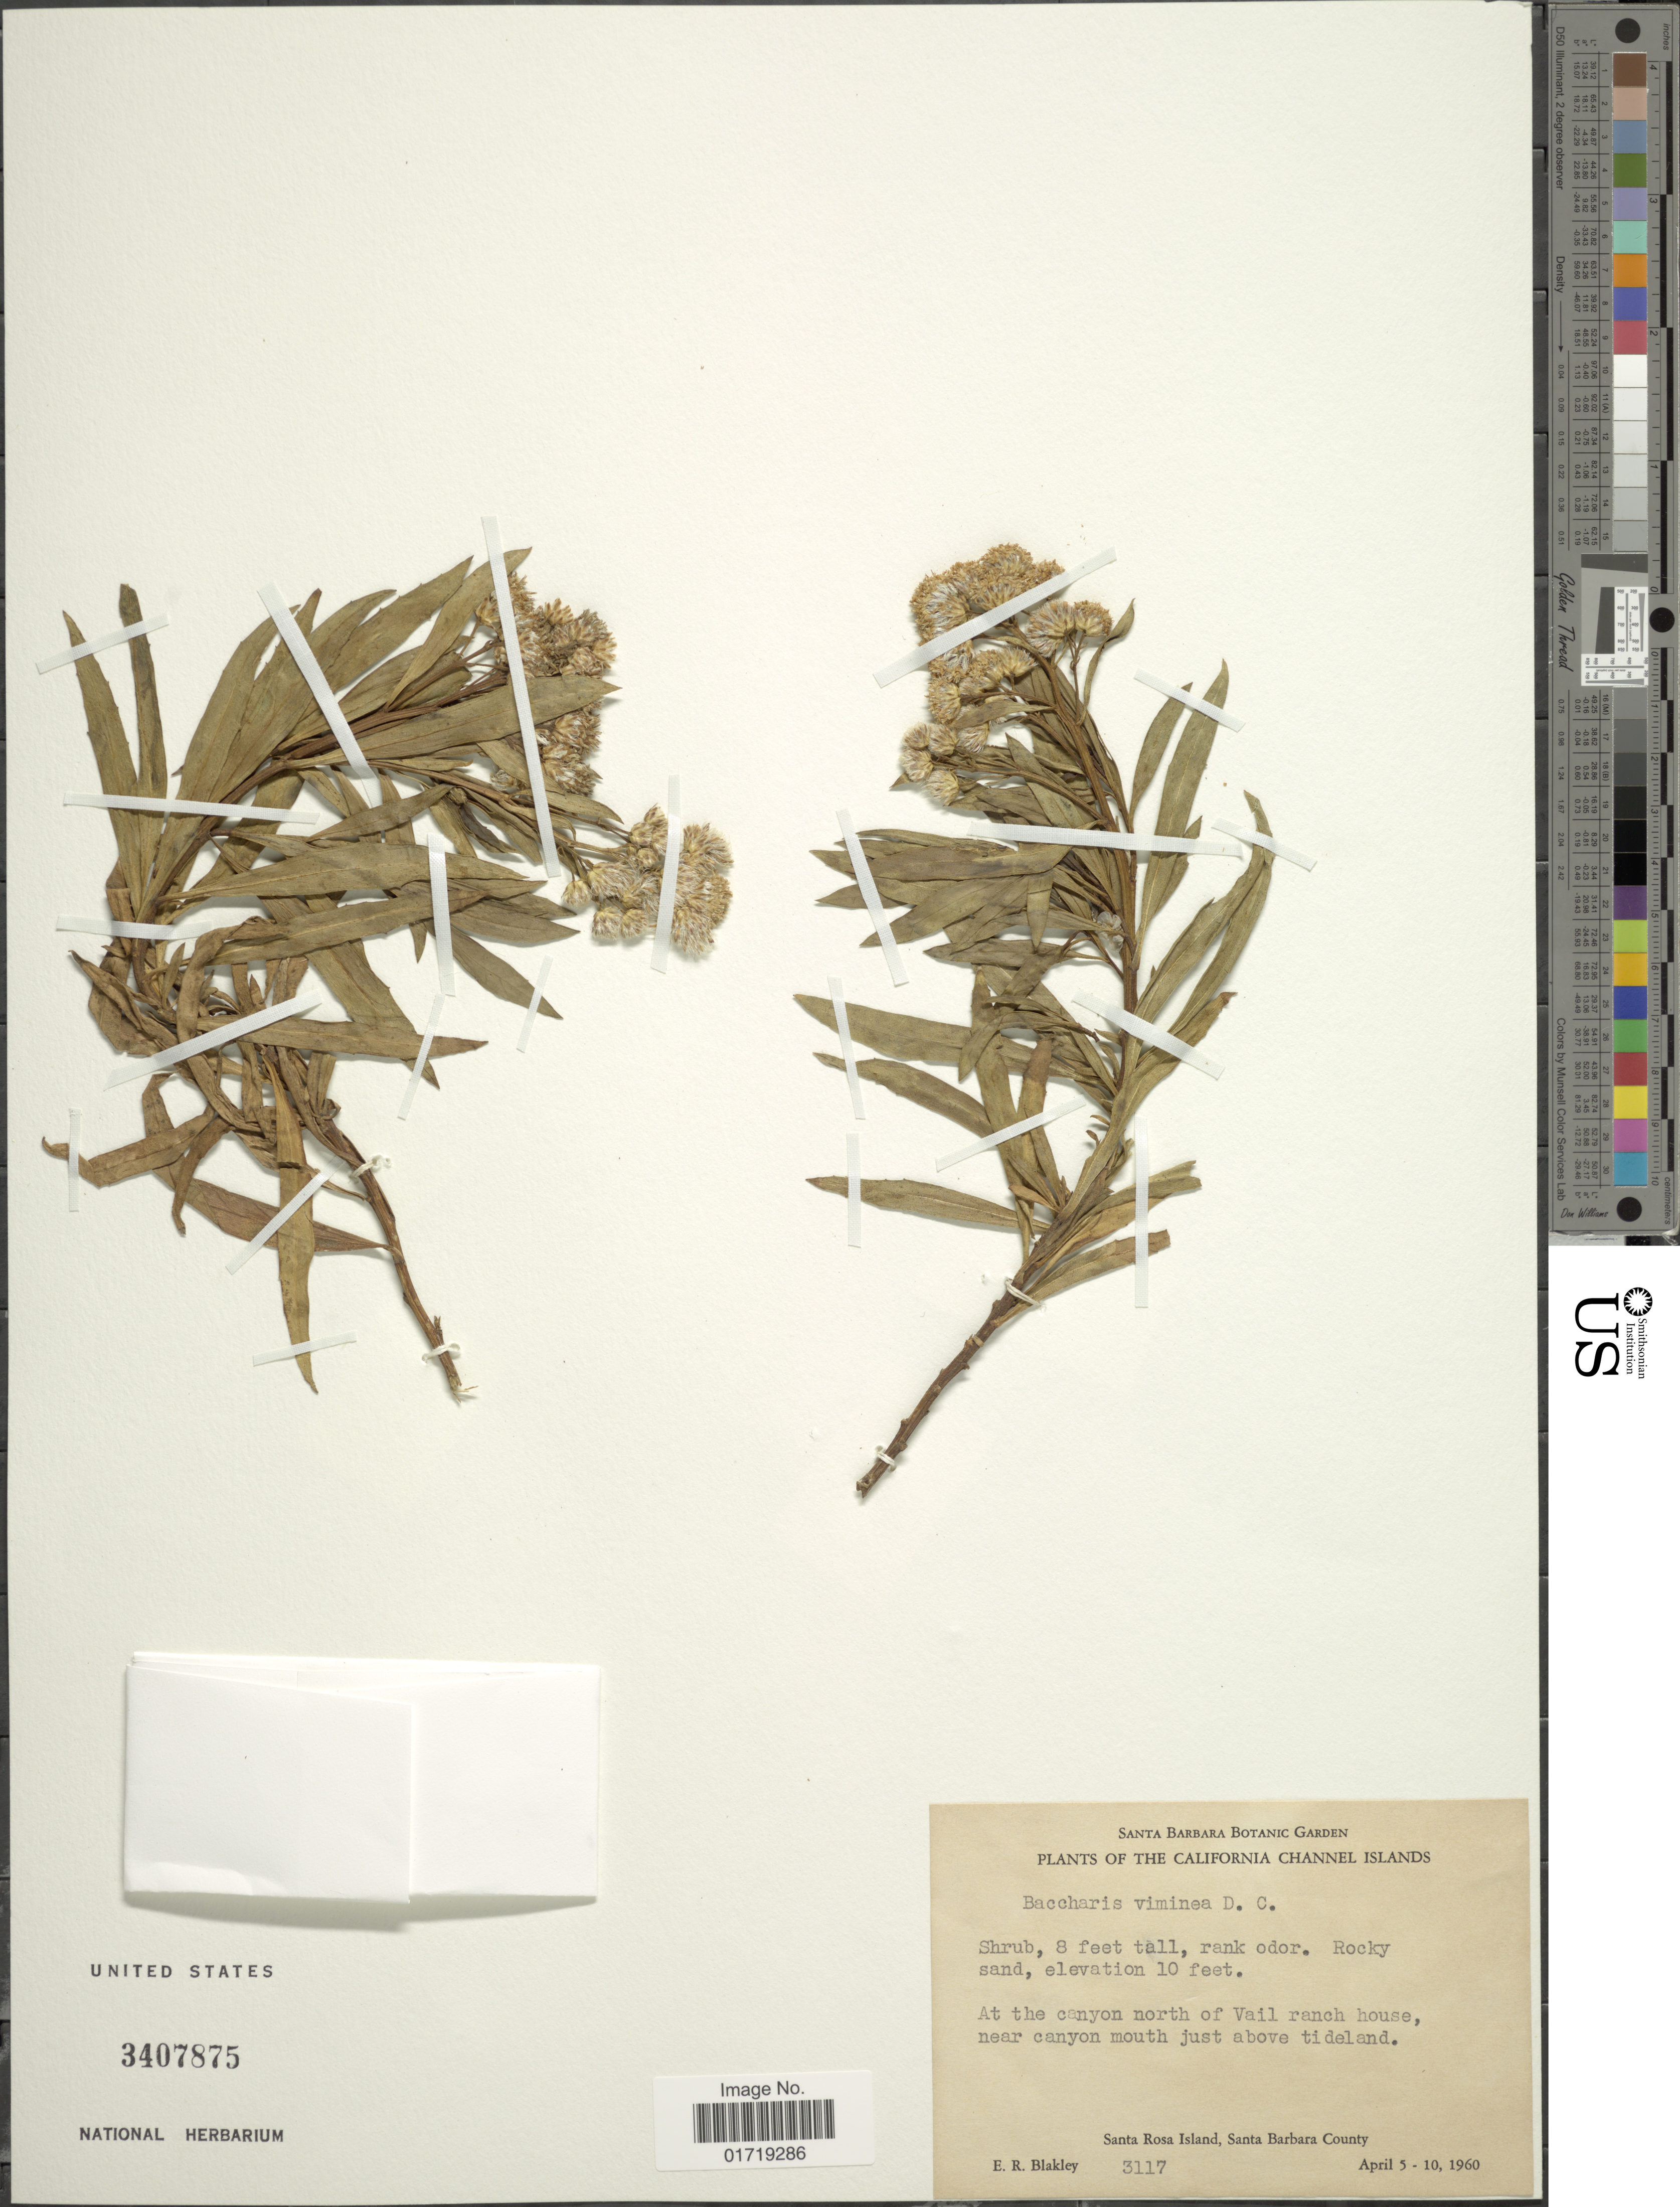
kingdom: Plantae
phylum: Tracheophyta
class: Magnoliopsida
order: Asterales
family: Asteraceae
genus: Baccharis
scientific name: Baccharis viminea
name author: DC.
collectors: E. R. Blakley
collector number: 3117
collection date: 1960-04-05/1960-04-10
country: United States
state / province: California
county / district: Santa Barbara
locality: The California Channel Islands, At the canyon north of Vail ranch house, near canyon mouth just above tideland, Santa Rosa Island, Santa Barbara County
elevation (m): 3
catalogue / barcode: US 3407875